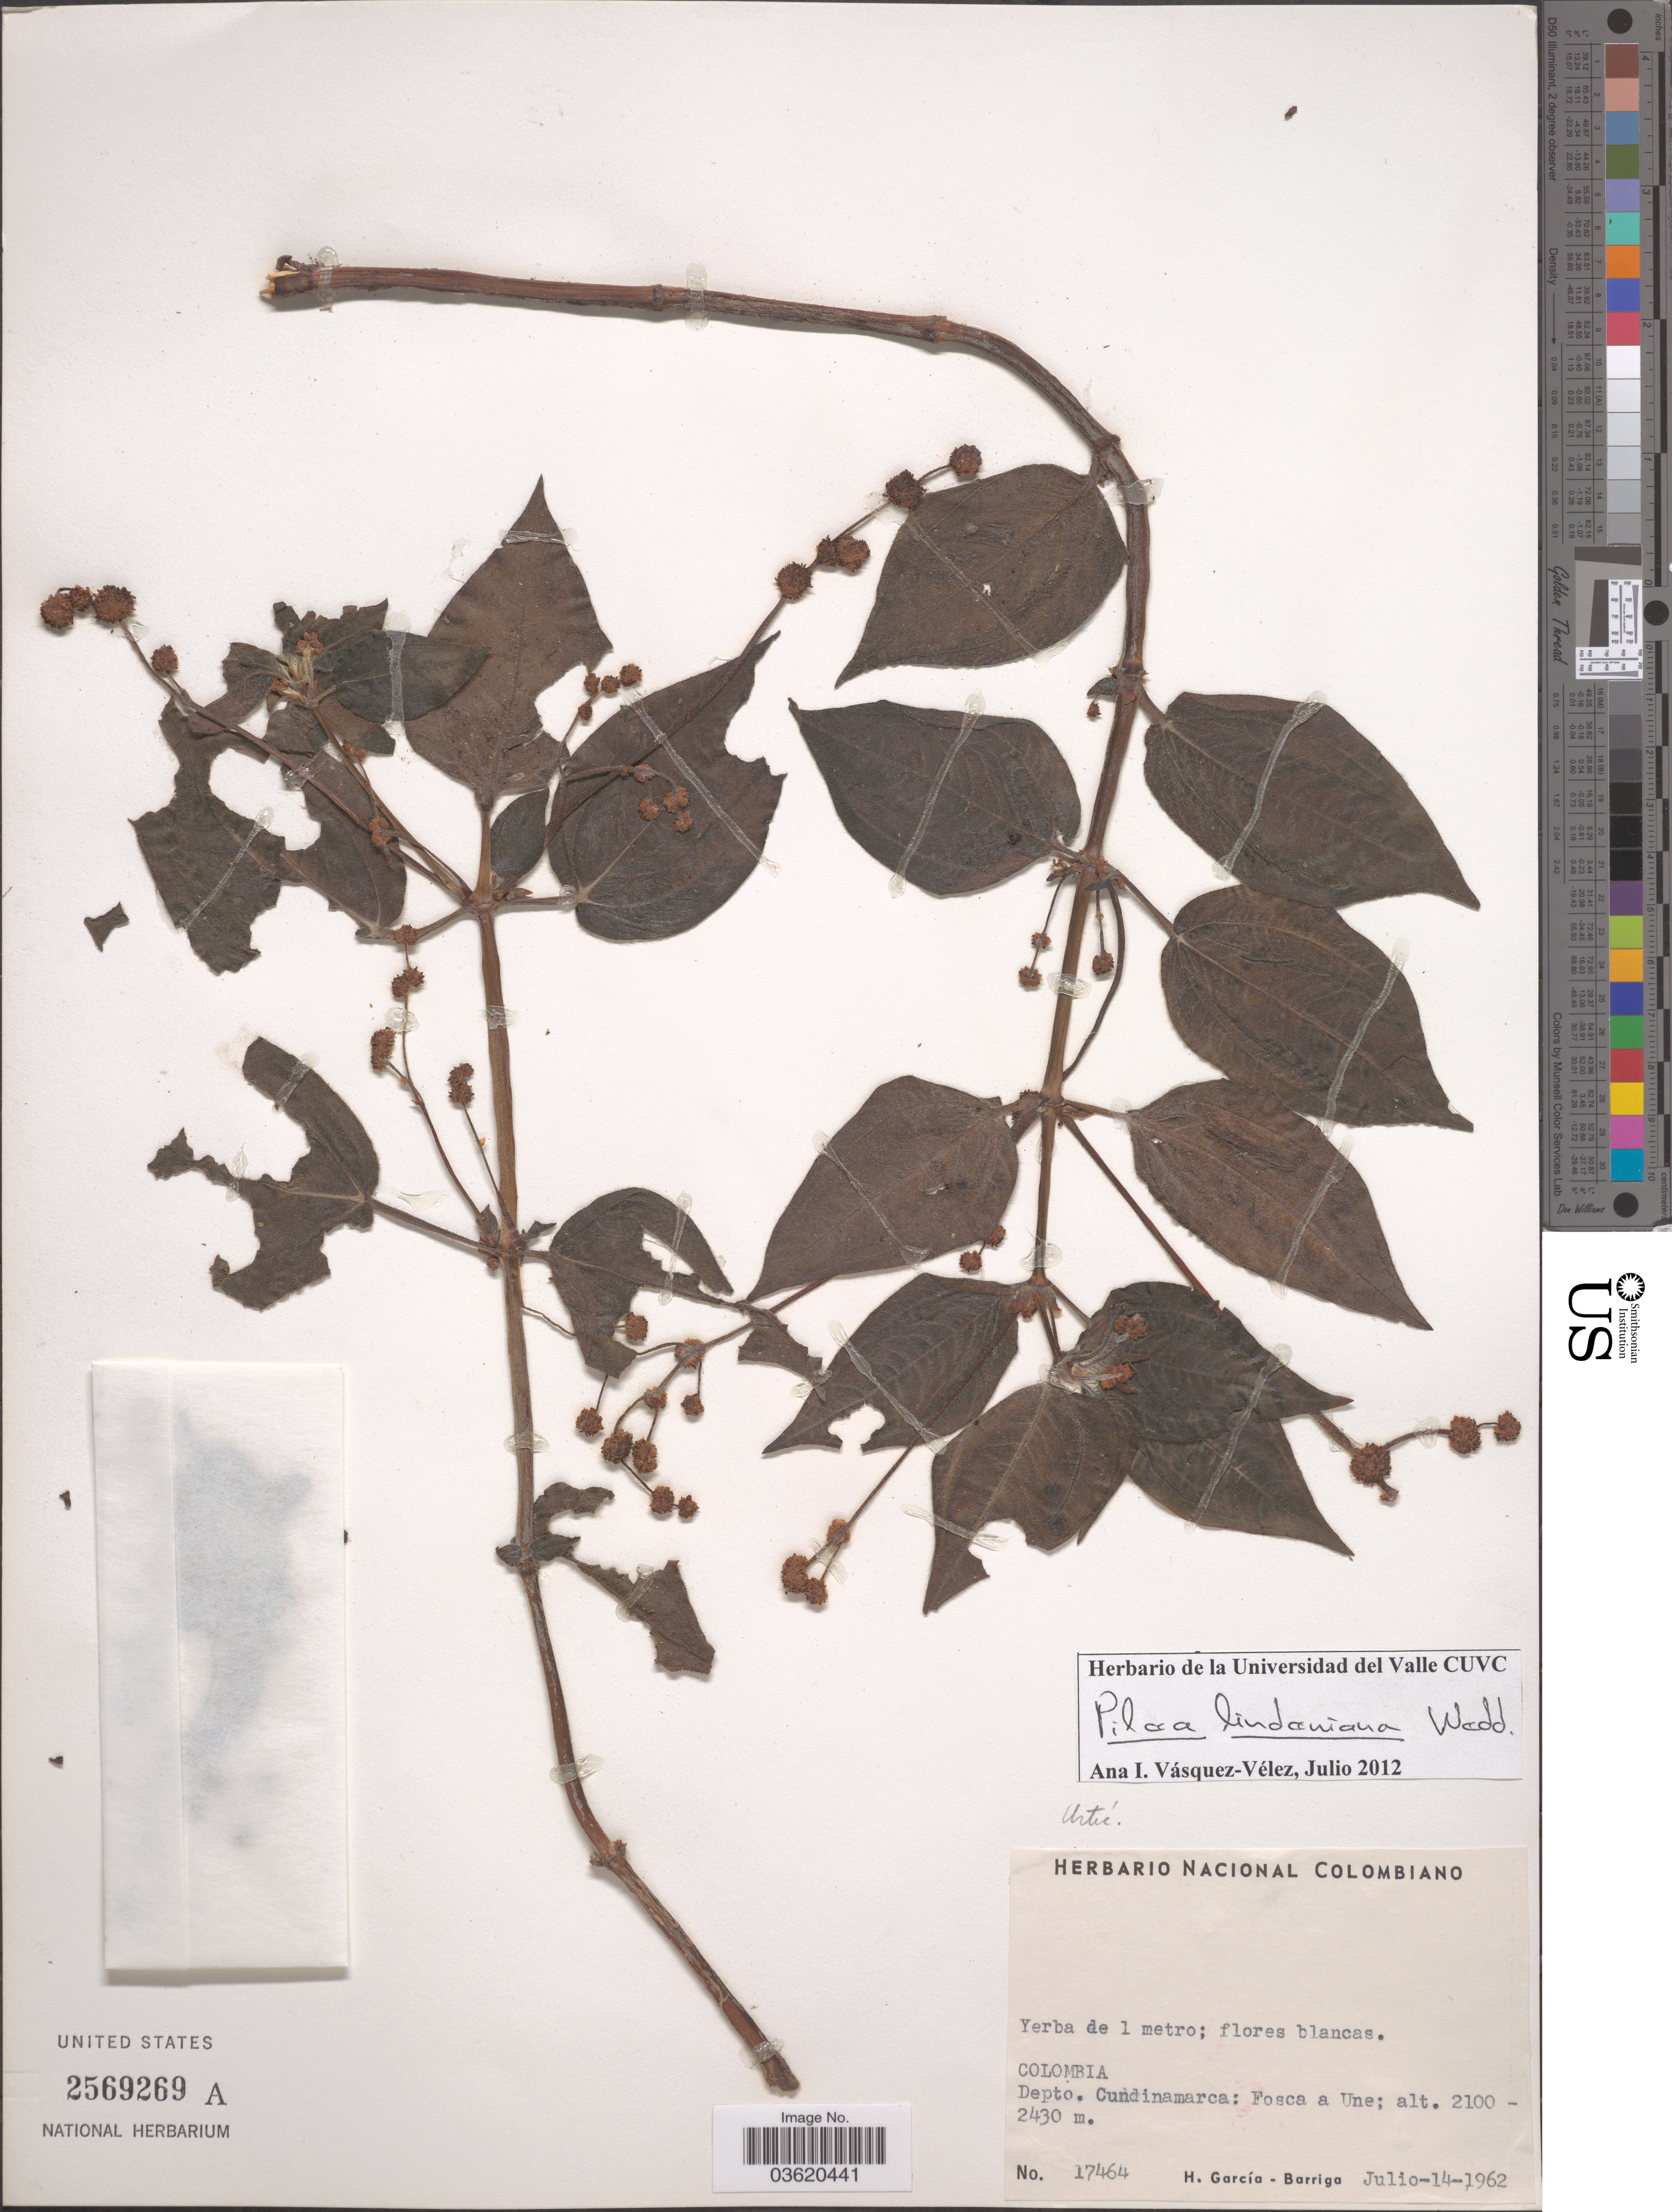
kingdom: Plantae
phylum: Tracheophyta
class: Magnoliopsida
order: Rosales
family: Urticaceae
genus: Pilea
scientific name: Pilea lindeniana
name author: Wedd.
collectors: H. García Barriga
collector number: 17464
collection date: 1962-07-14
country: Colombia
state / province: Cundinamarca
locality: Depto. Cundinamarca: Fosca a Une.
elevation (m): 2100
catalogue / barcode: US 2569269A